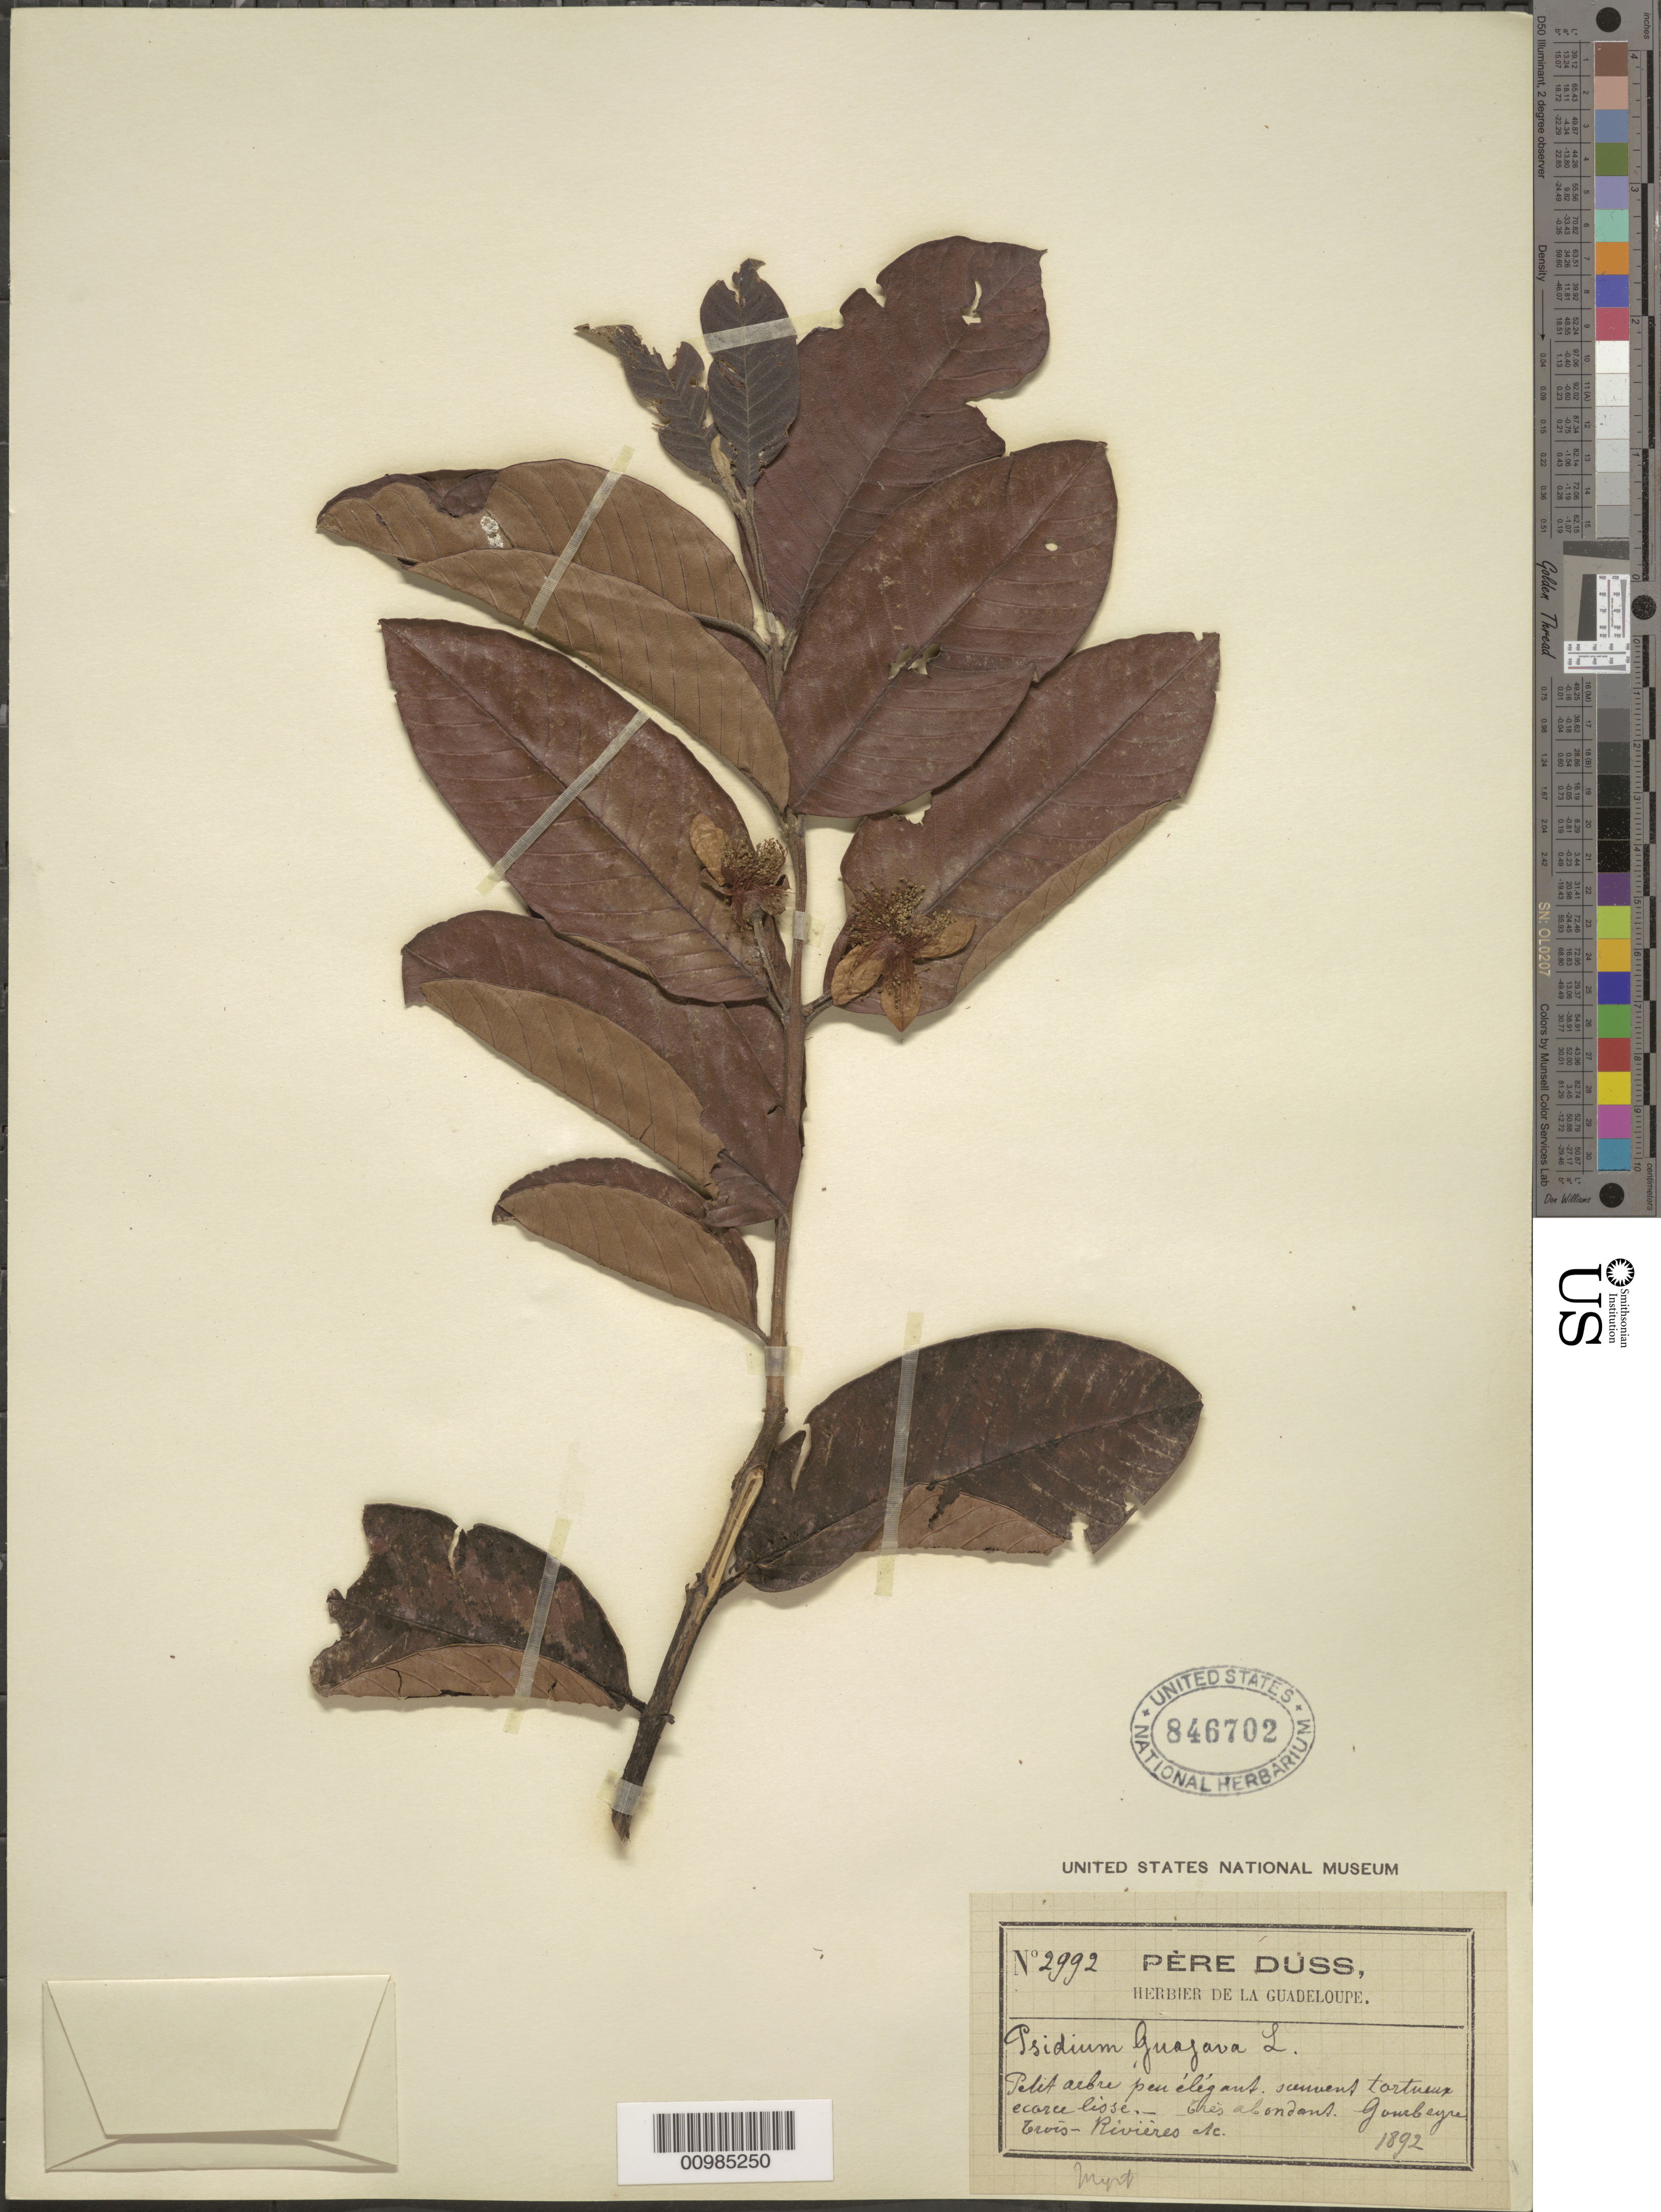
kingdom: Plantae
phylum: Tracheophyta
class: Magnoliopsida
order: Myrtales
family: Myrtaceae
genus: Psidium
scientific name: Psidium guajava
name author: L.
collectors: Père Duss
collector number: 2992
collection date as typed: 1892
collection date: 1892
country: Guadeloupe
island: Basse Terre [Guadeloupe]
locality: Gourbeyre, Trois-Riviers, etc.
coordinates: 0 N, 0 E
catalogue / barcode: US 846702